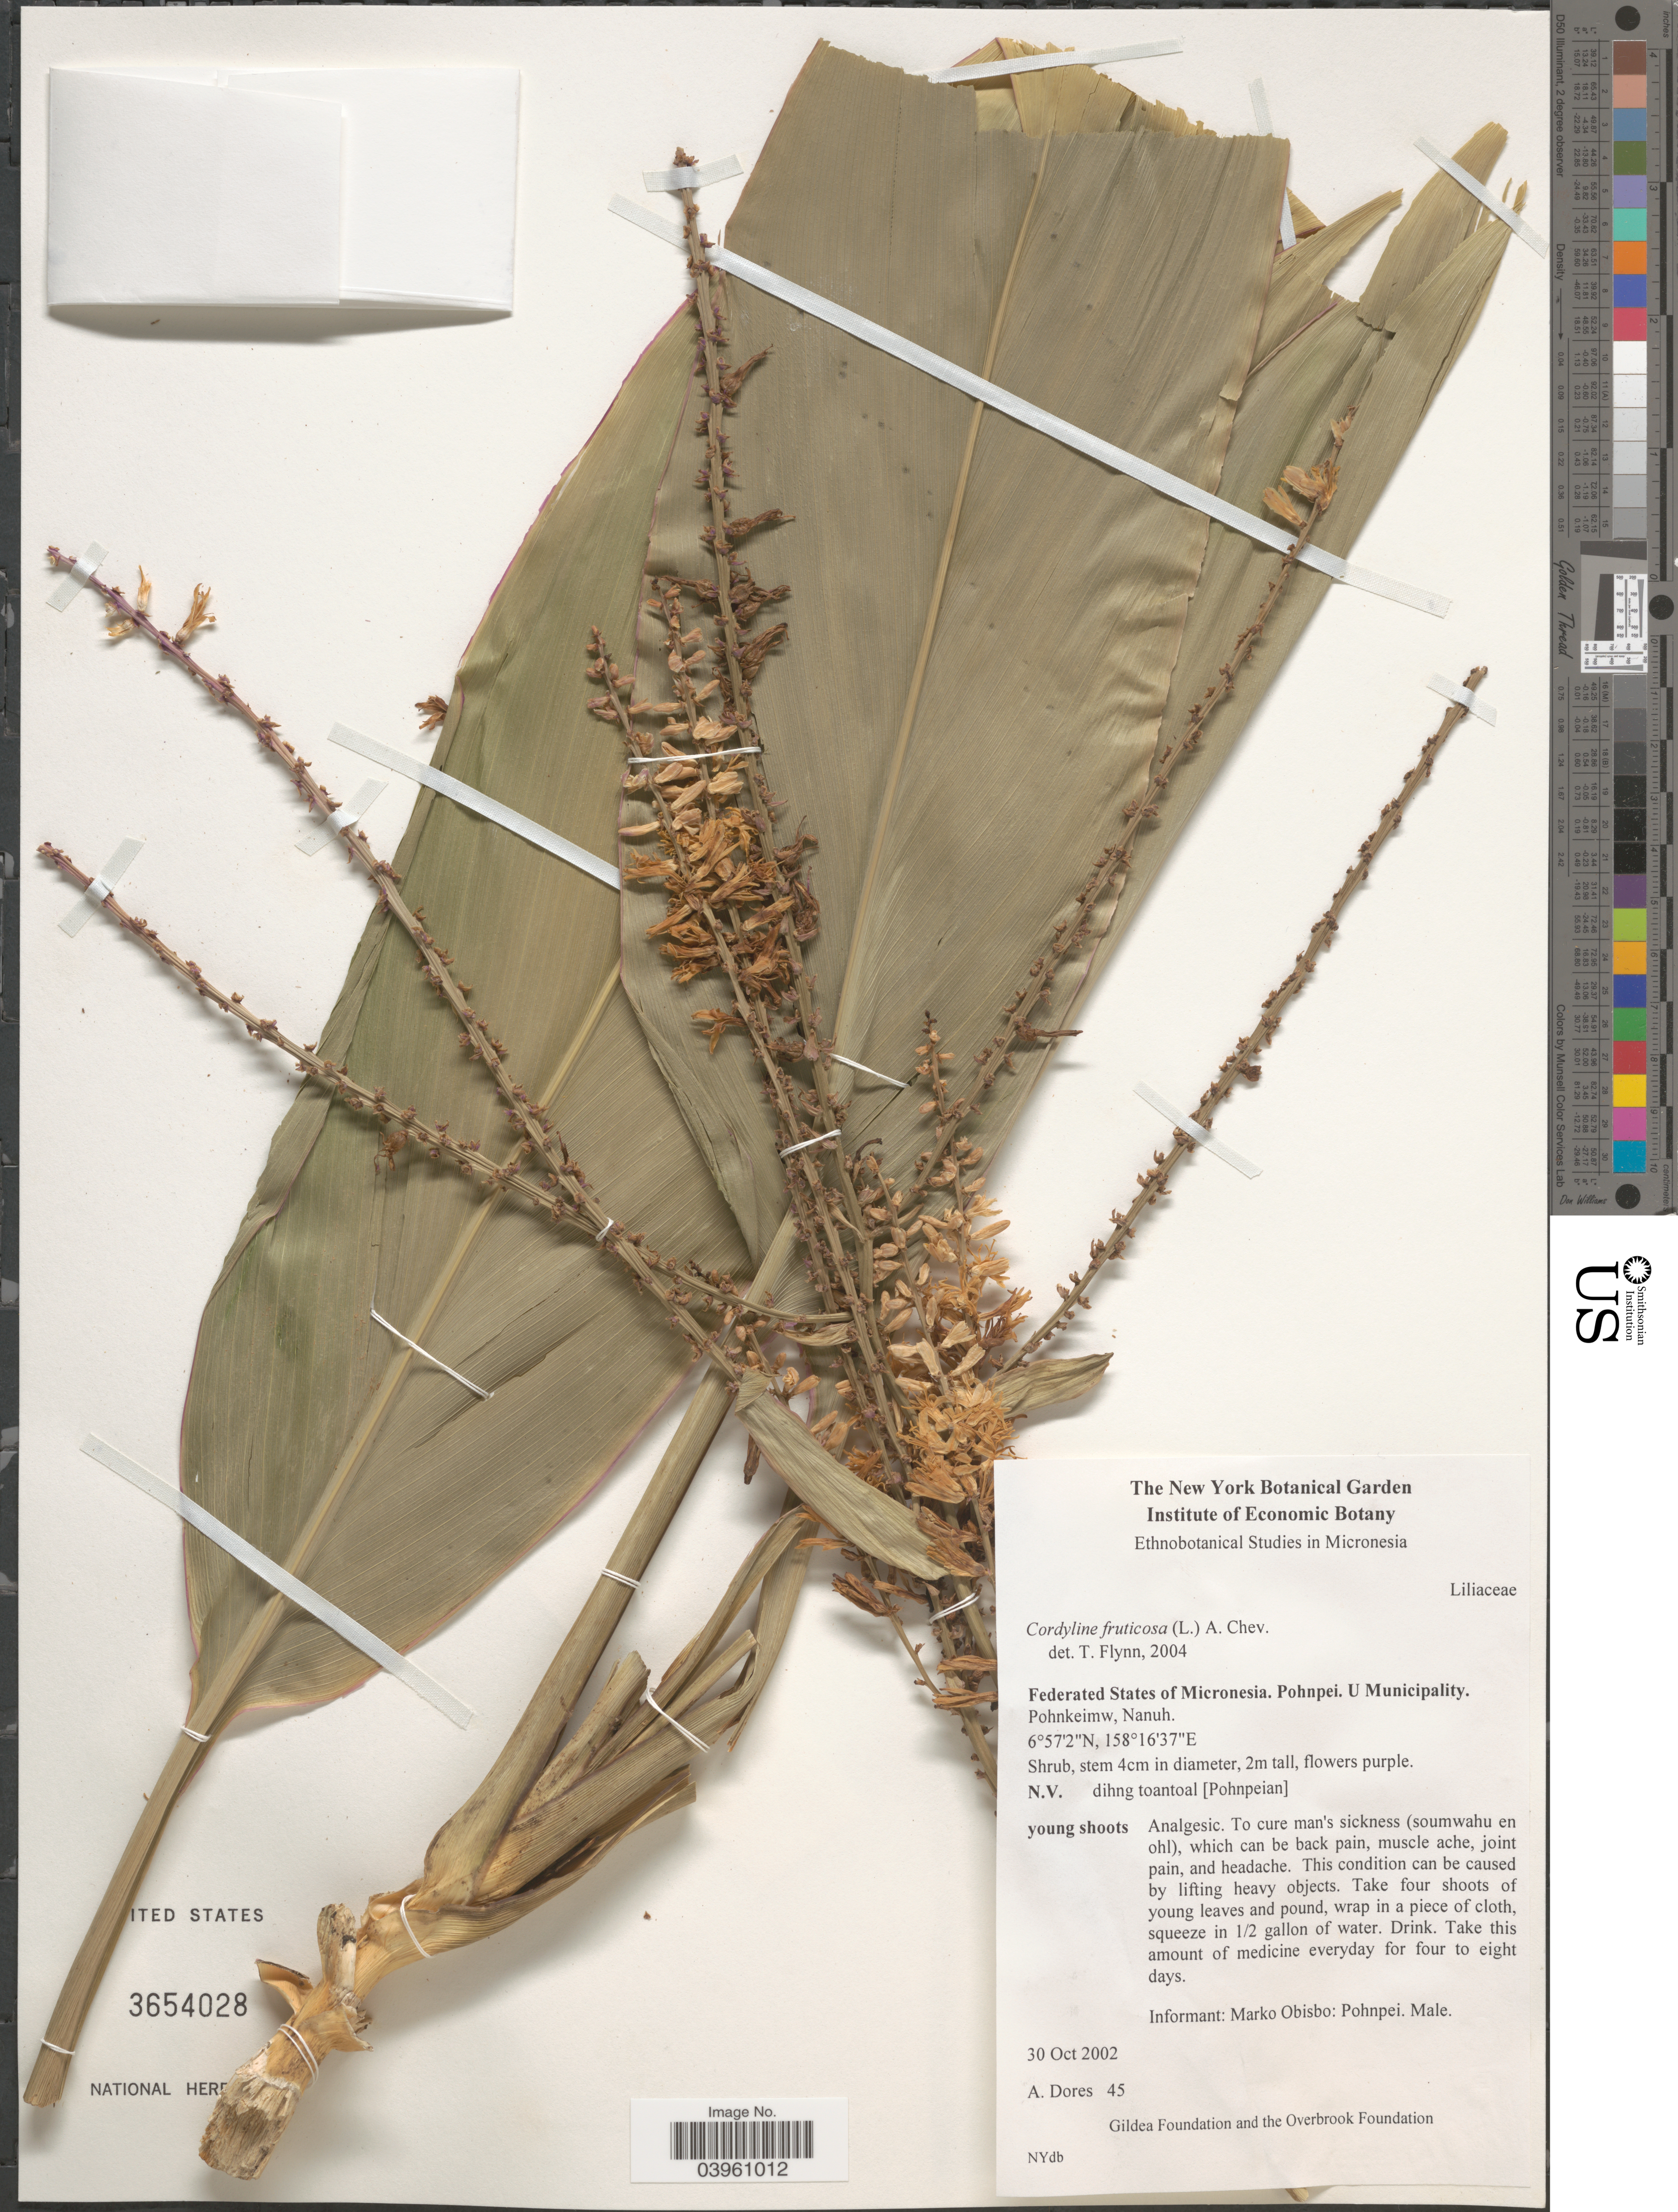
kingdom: Plantae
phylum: Tracheophyta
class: Liliopsida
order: Asparagales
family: Asparagaceae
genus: Cordyline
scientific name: Cordyline fruticosa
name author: (L.) A. Chev.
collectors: A. Dores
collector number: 45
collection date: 2002-10-30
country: Micronesia, Federated States of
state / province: Pohnpei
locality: U Municipality. Pohnkeimw, Nanuh.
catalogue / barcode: US 3654028